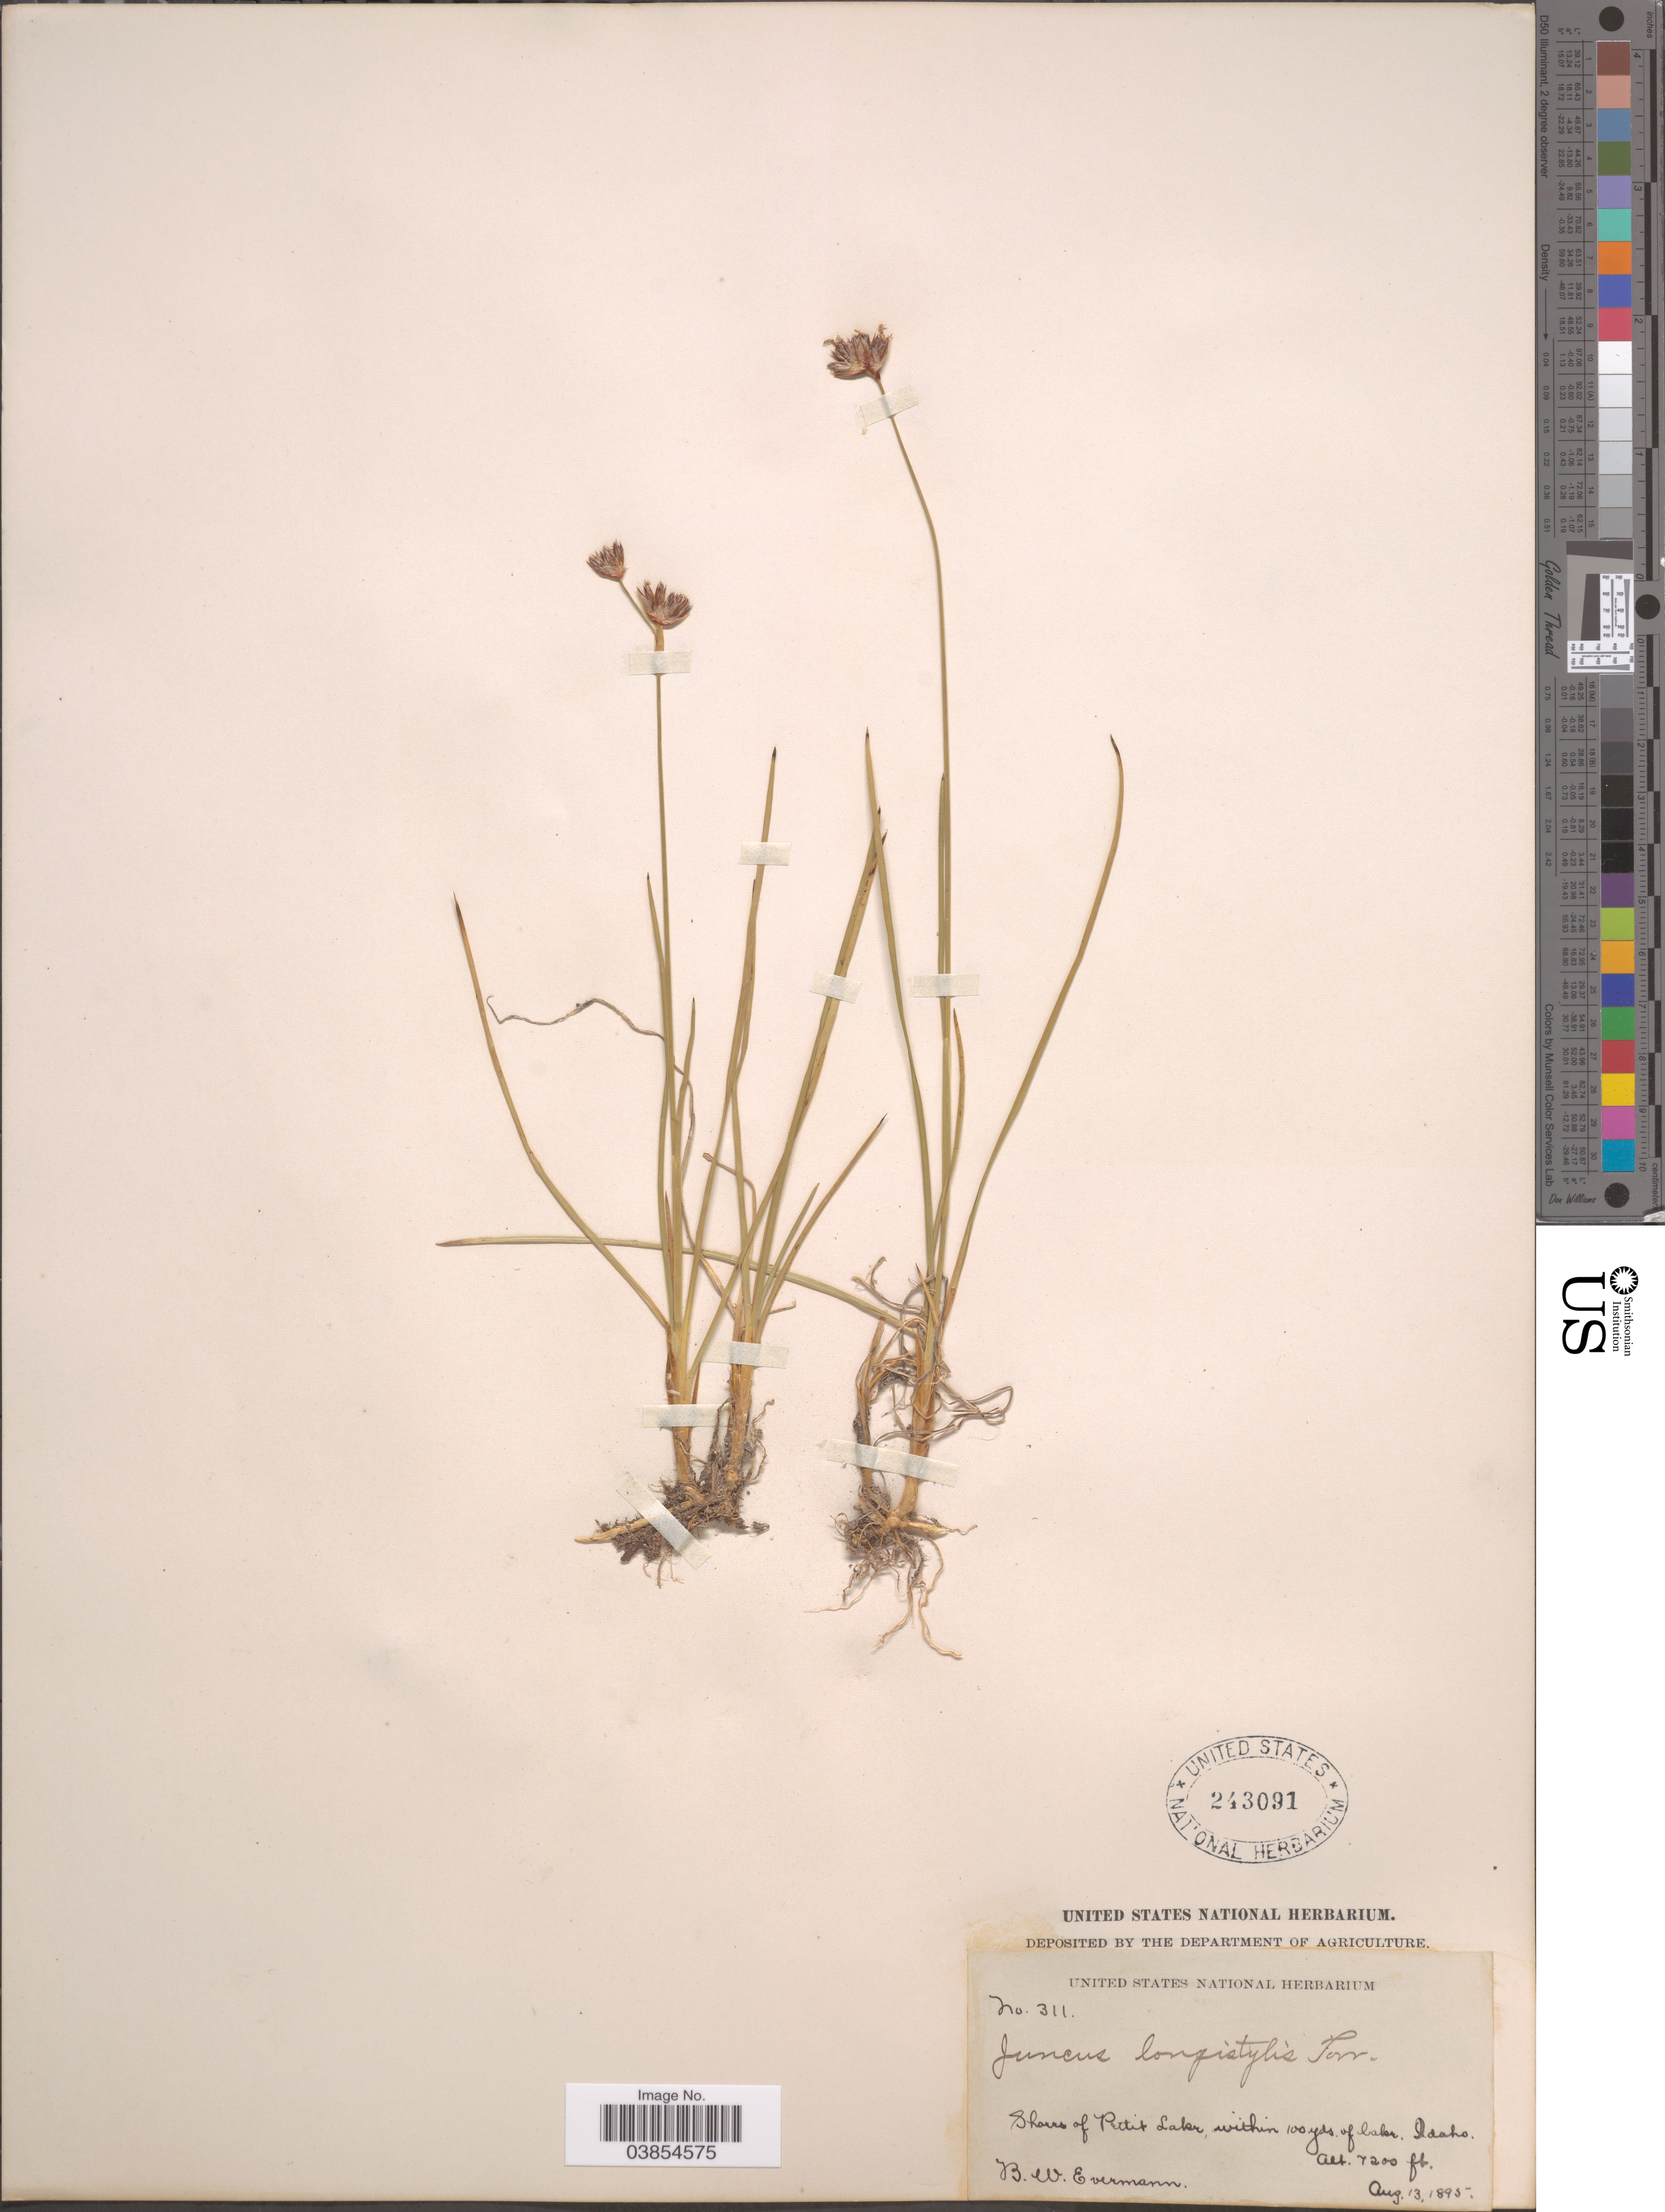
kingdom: Plantae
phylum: Tracheophyta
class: Liliopsida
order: Poales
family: Juncaceae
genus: Juncus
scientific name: Juncus longistylis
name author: Torr.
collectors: B. W. Evermann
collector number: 311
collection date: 1895-08-13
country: United States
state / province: Idaho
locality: Shores of Pettit Lake, within 100 yds. of lake.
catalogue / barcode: US 243091